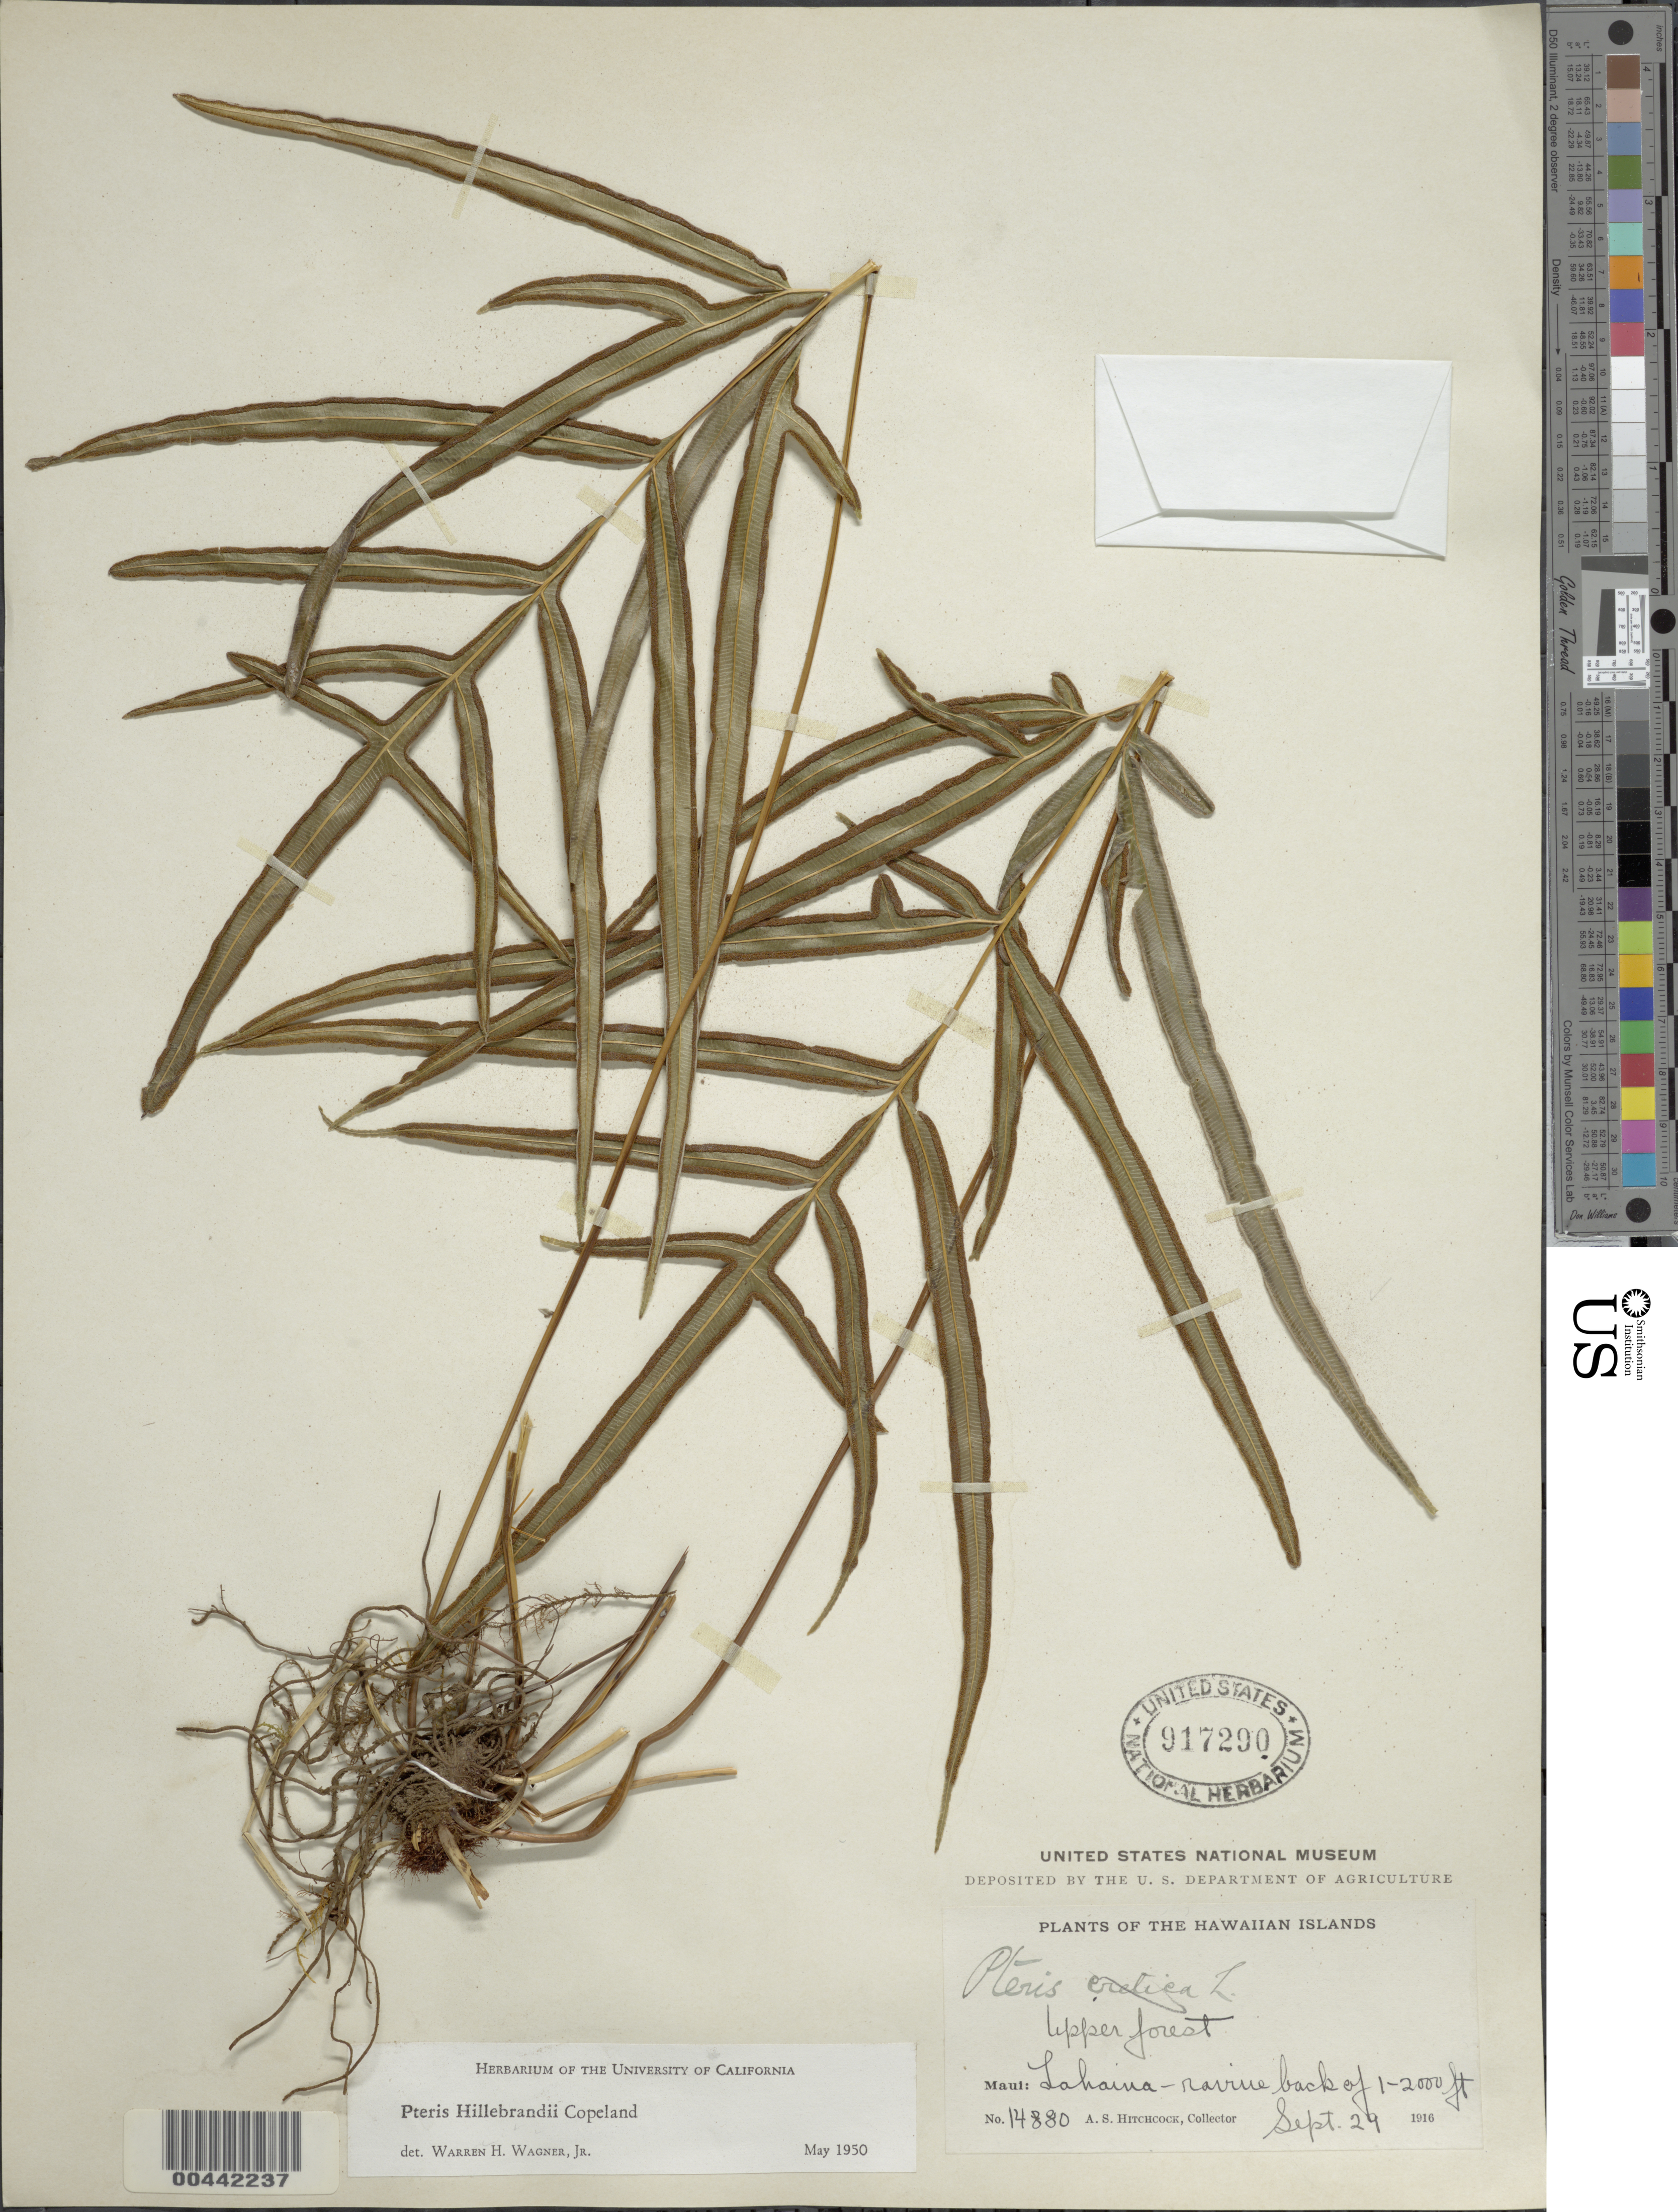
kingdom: Plantae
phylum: Tracheophyta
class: Polypodiopsida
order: Polypodiales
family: Pteridaceae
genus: Pteris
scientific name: Pteris x hillebrandii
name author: Copel.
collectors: A. S. Hitchcock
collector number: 14880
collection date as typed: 29 Sep 1916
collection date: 1916-09-29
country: United States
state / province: Hawaii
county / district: Maui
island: Maui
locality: Ravine back of Lahaina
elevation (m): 305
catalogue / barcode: US 917290